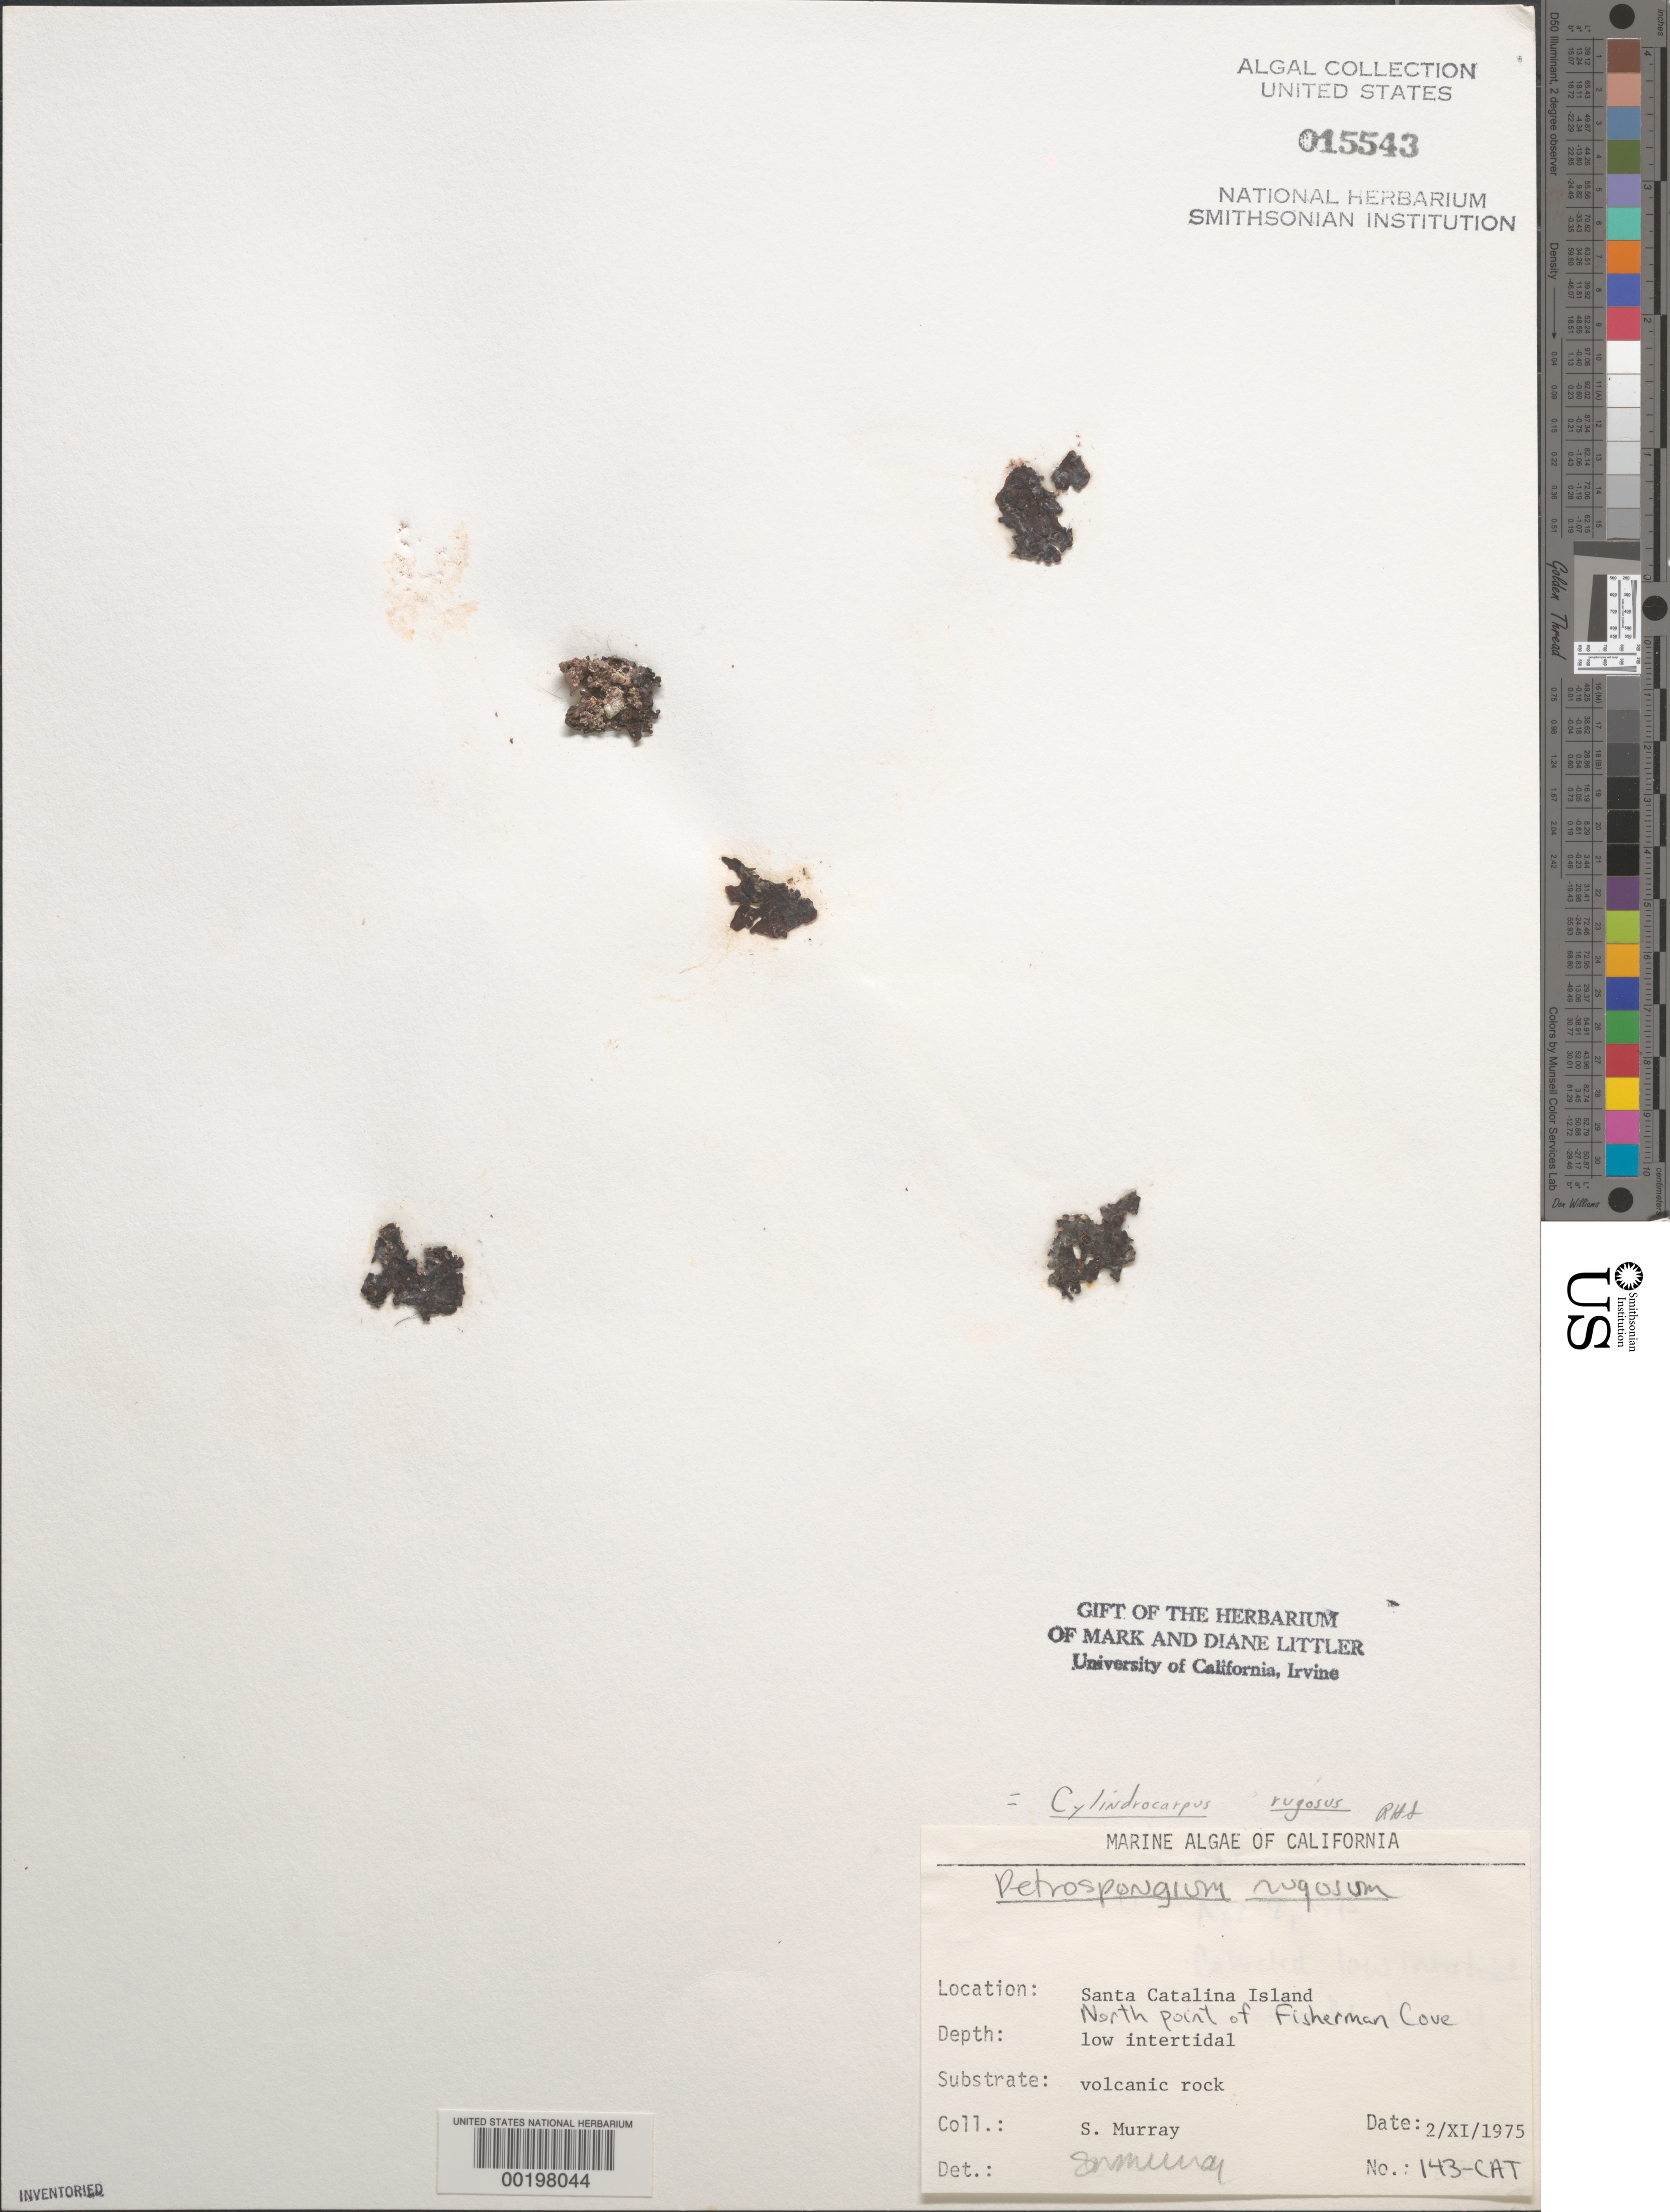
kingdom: Chromista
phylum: Ochrophyta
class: Phaeophyceae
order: Ectocarpales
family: Petrospongiaceae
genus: Petrospongium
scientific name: Petrospongium rugosum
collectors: S. N. Murray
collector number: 143-cat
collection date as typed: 02 Nov 1975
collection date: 1975-11-02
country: United States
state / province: California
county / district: Los Angeles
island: Santa Catalina Island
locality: Fisherman Cove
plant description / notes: BLM-SOCALBIGHT Rocky Intertidal Survey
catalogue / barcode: US 15543